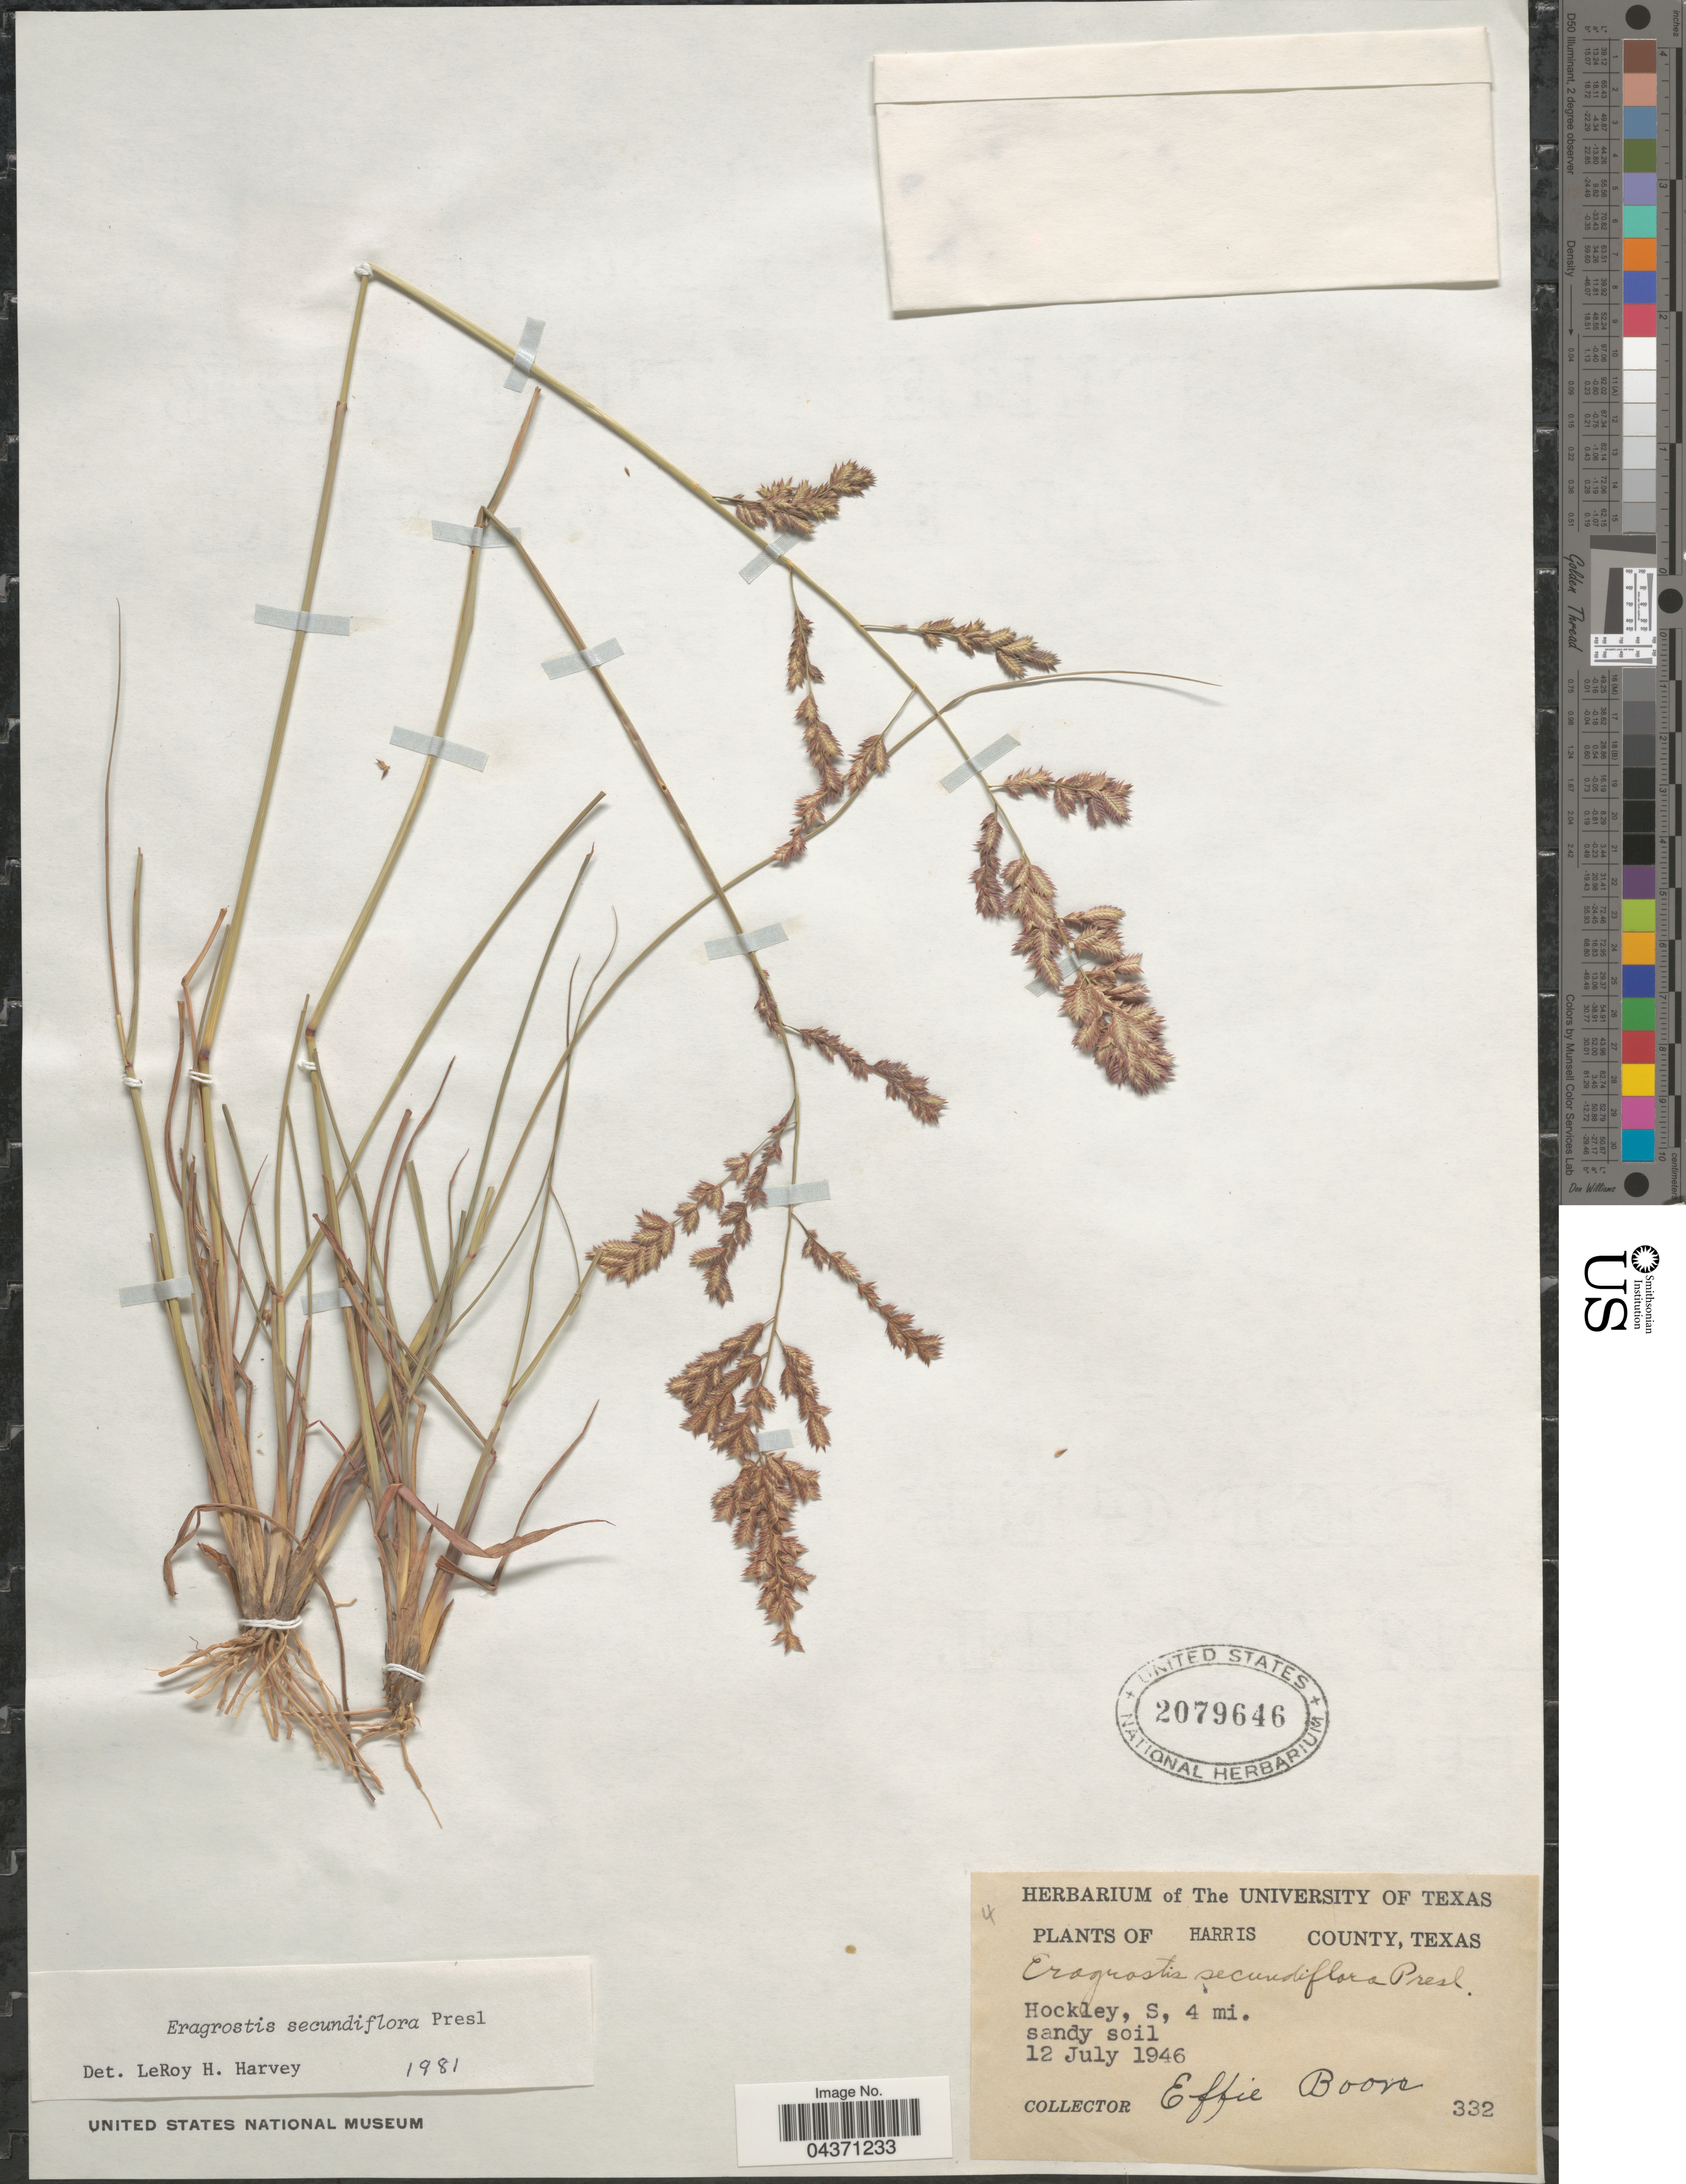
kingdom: Plantae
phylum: Tracheophyta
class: Liliopsida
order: Poales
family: Poaceae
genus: Eragrostis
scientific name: Eragrostis secundiflora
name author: J. Presl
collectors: E. Boon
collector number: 332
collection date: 1946-07-12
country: United States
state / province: Texas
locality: Harris County. Hockley, S, 4 mi. sandy soil.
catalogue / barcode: US 2079646